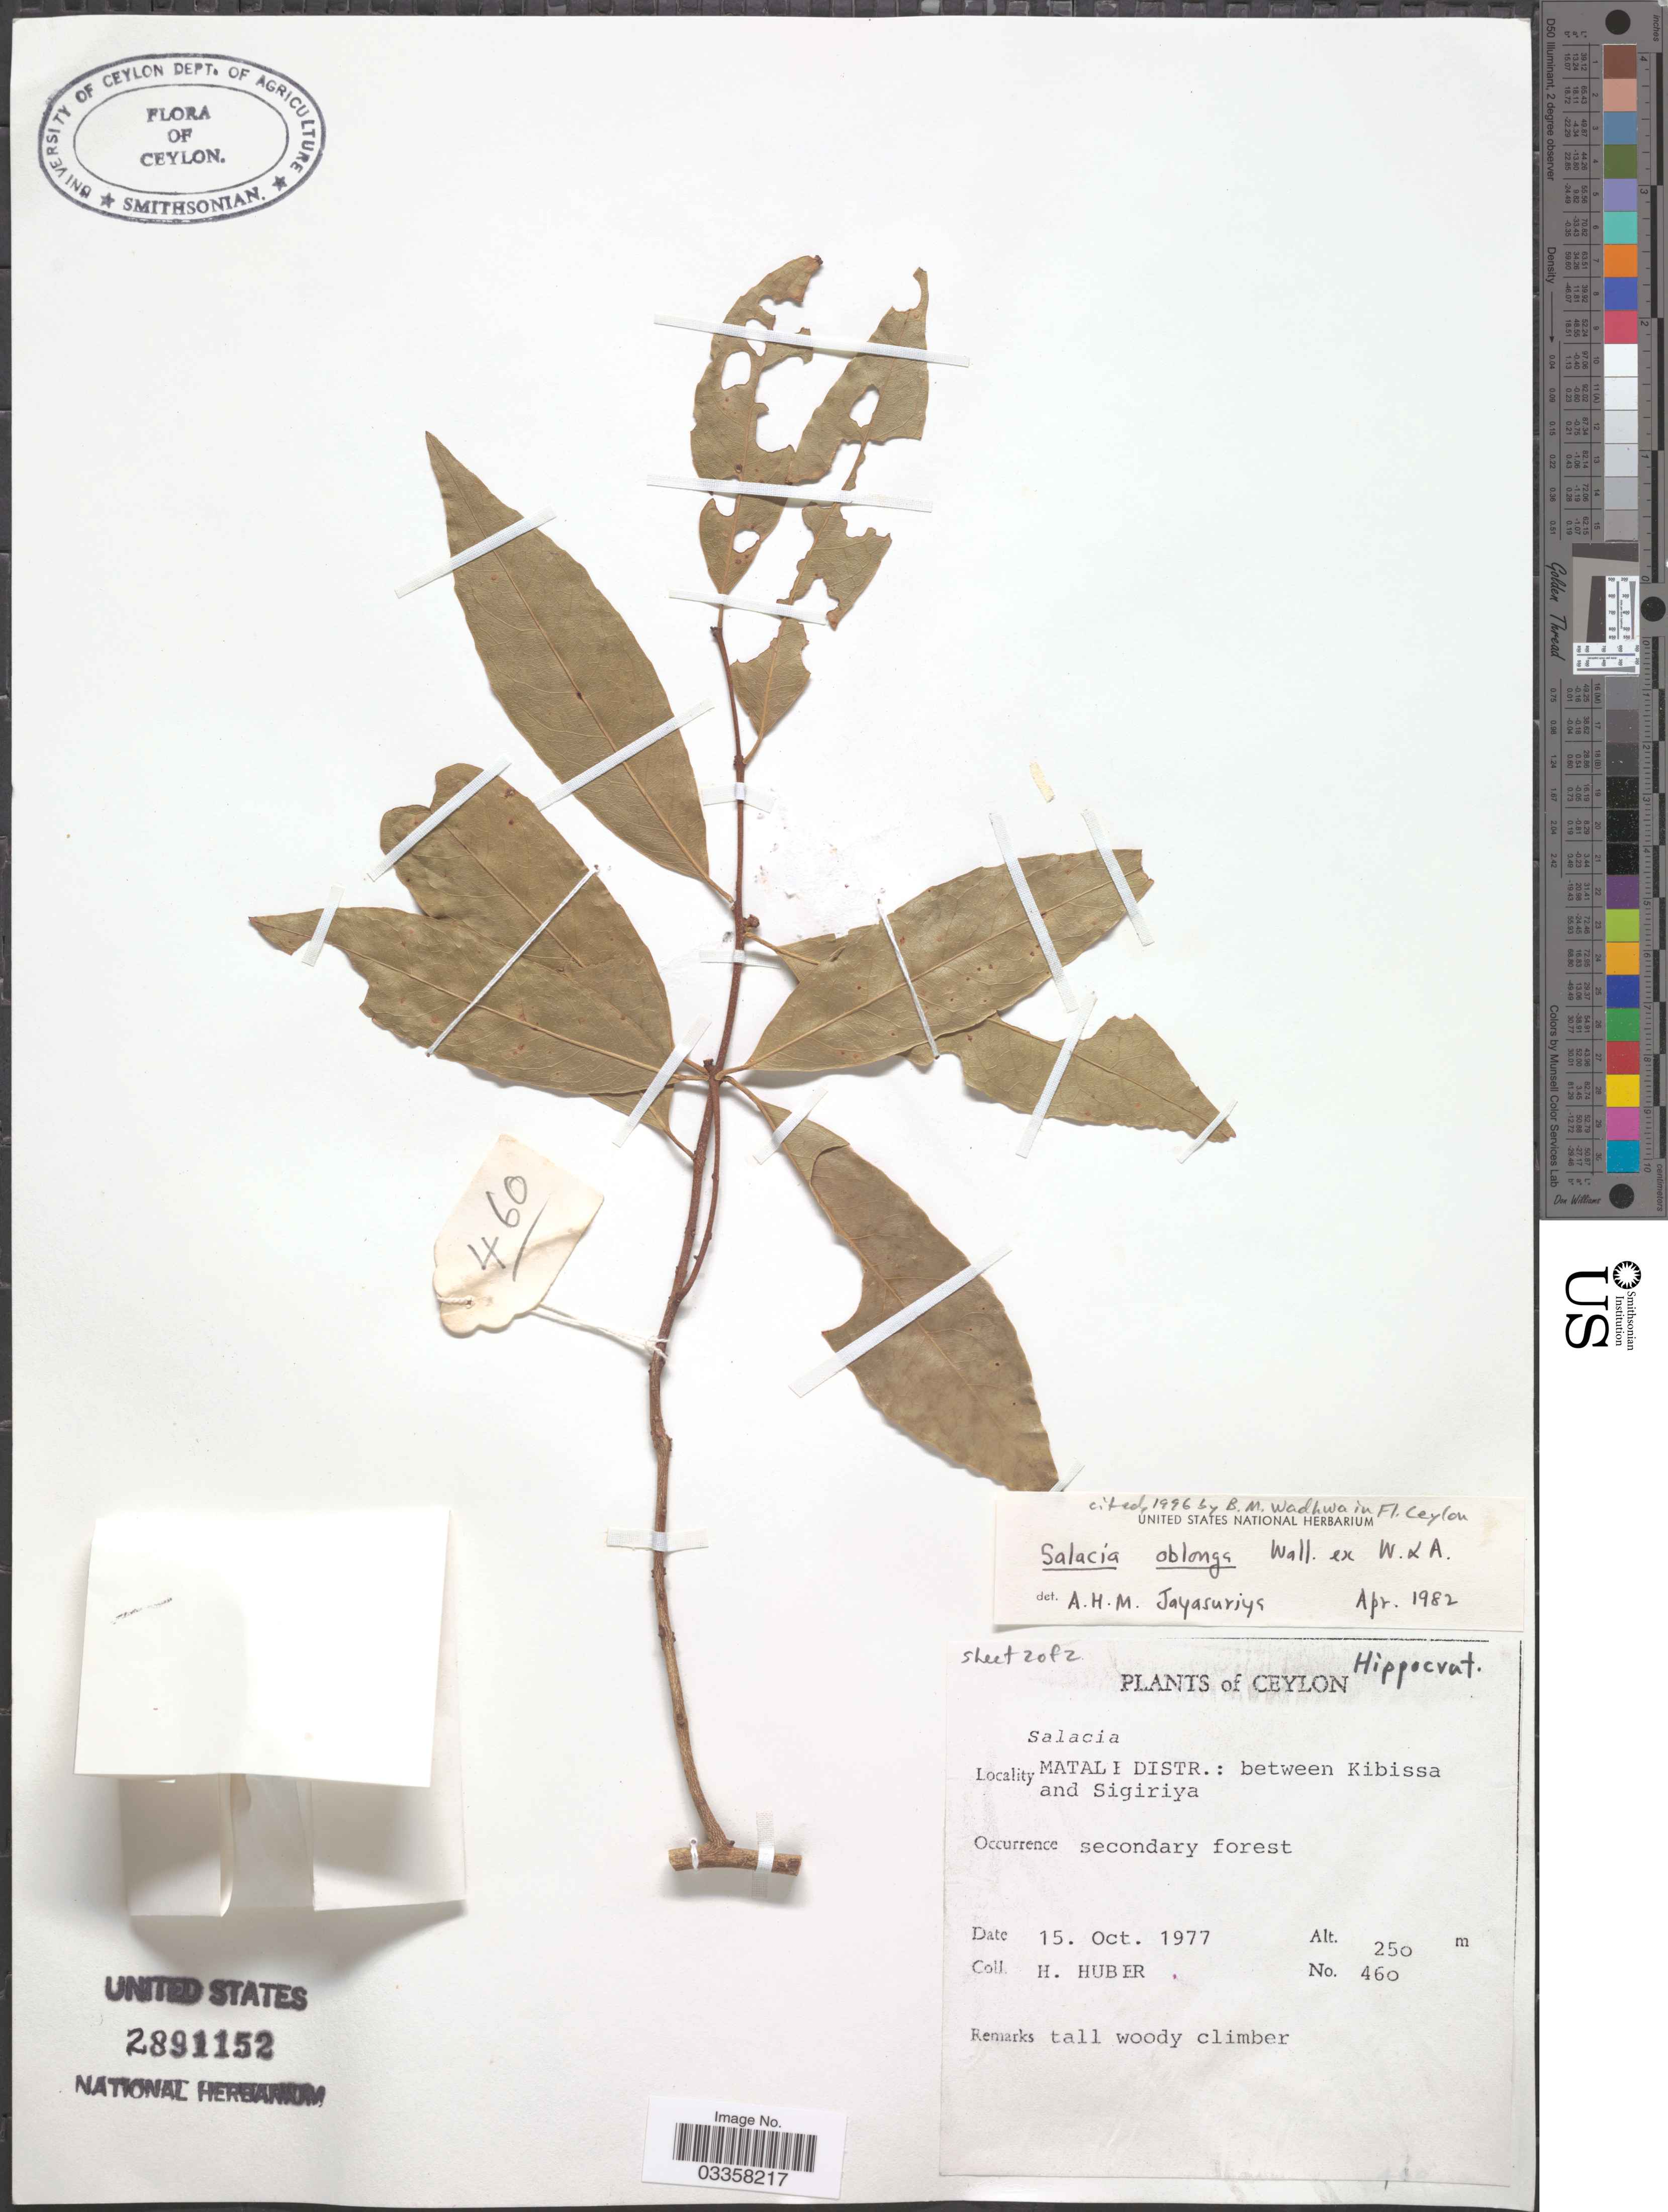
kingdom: Plantae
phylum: Tracheophyta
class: Magnoliopsida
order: Celastrales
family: Celastraceae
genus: Salacia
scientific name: Salacia oblonga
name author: Wall.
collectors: H. Huber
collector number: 460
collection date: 1977-10-15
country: Sri Lanka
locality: Ceylon. Matale Distr.: between Kibissa and Sigiriya.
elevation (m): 250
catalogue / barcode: US 2891152